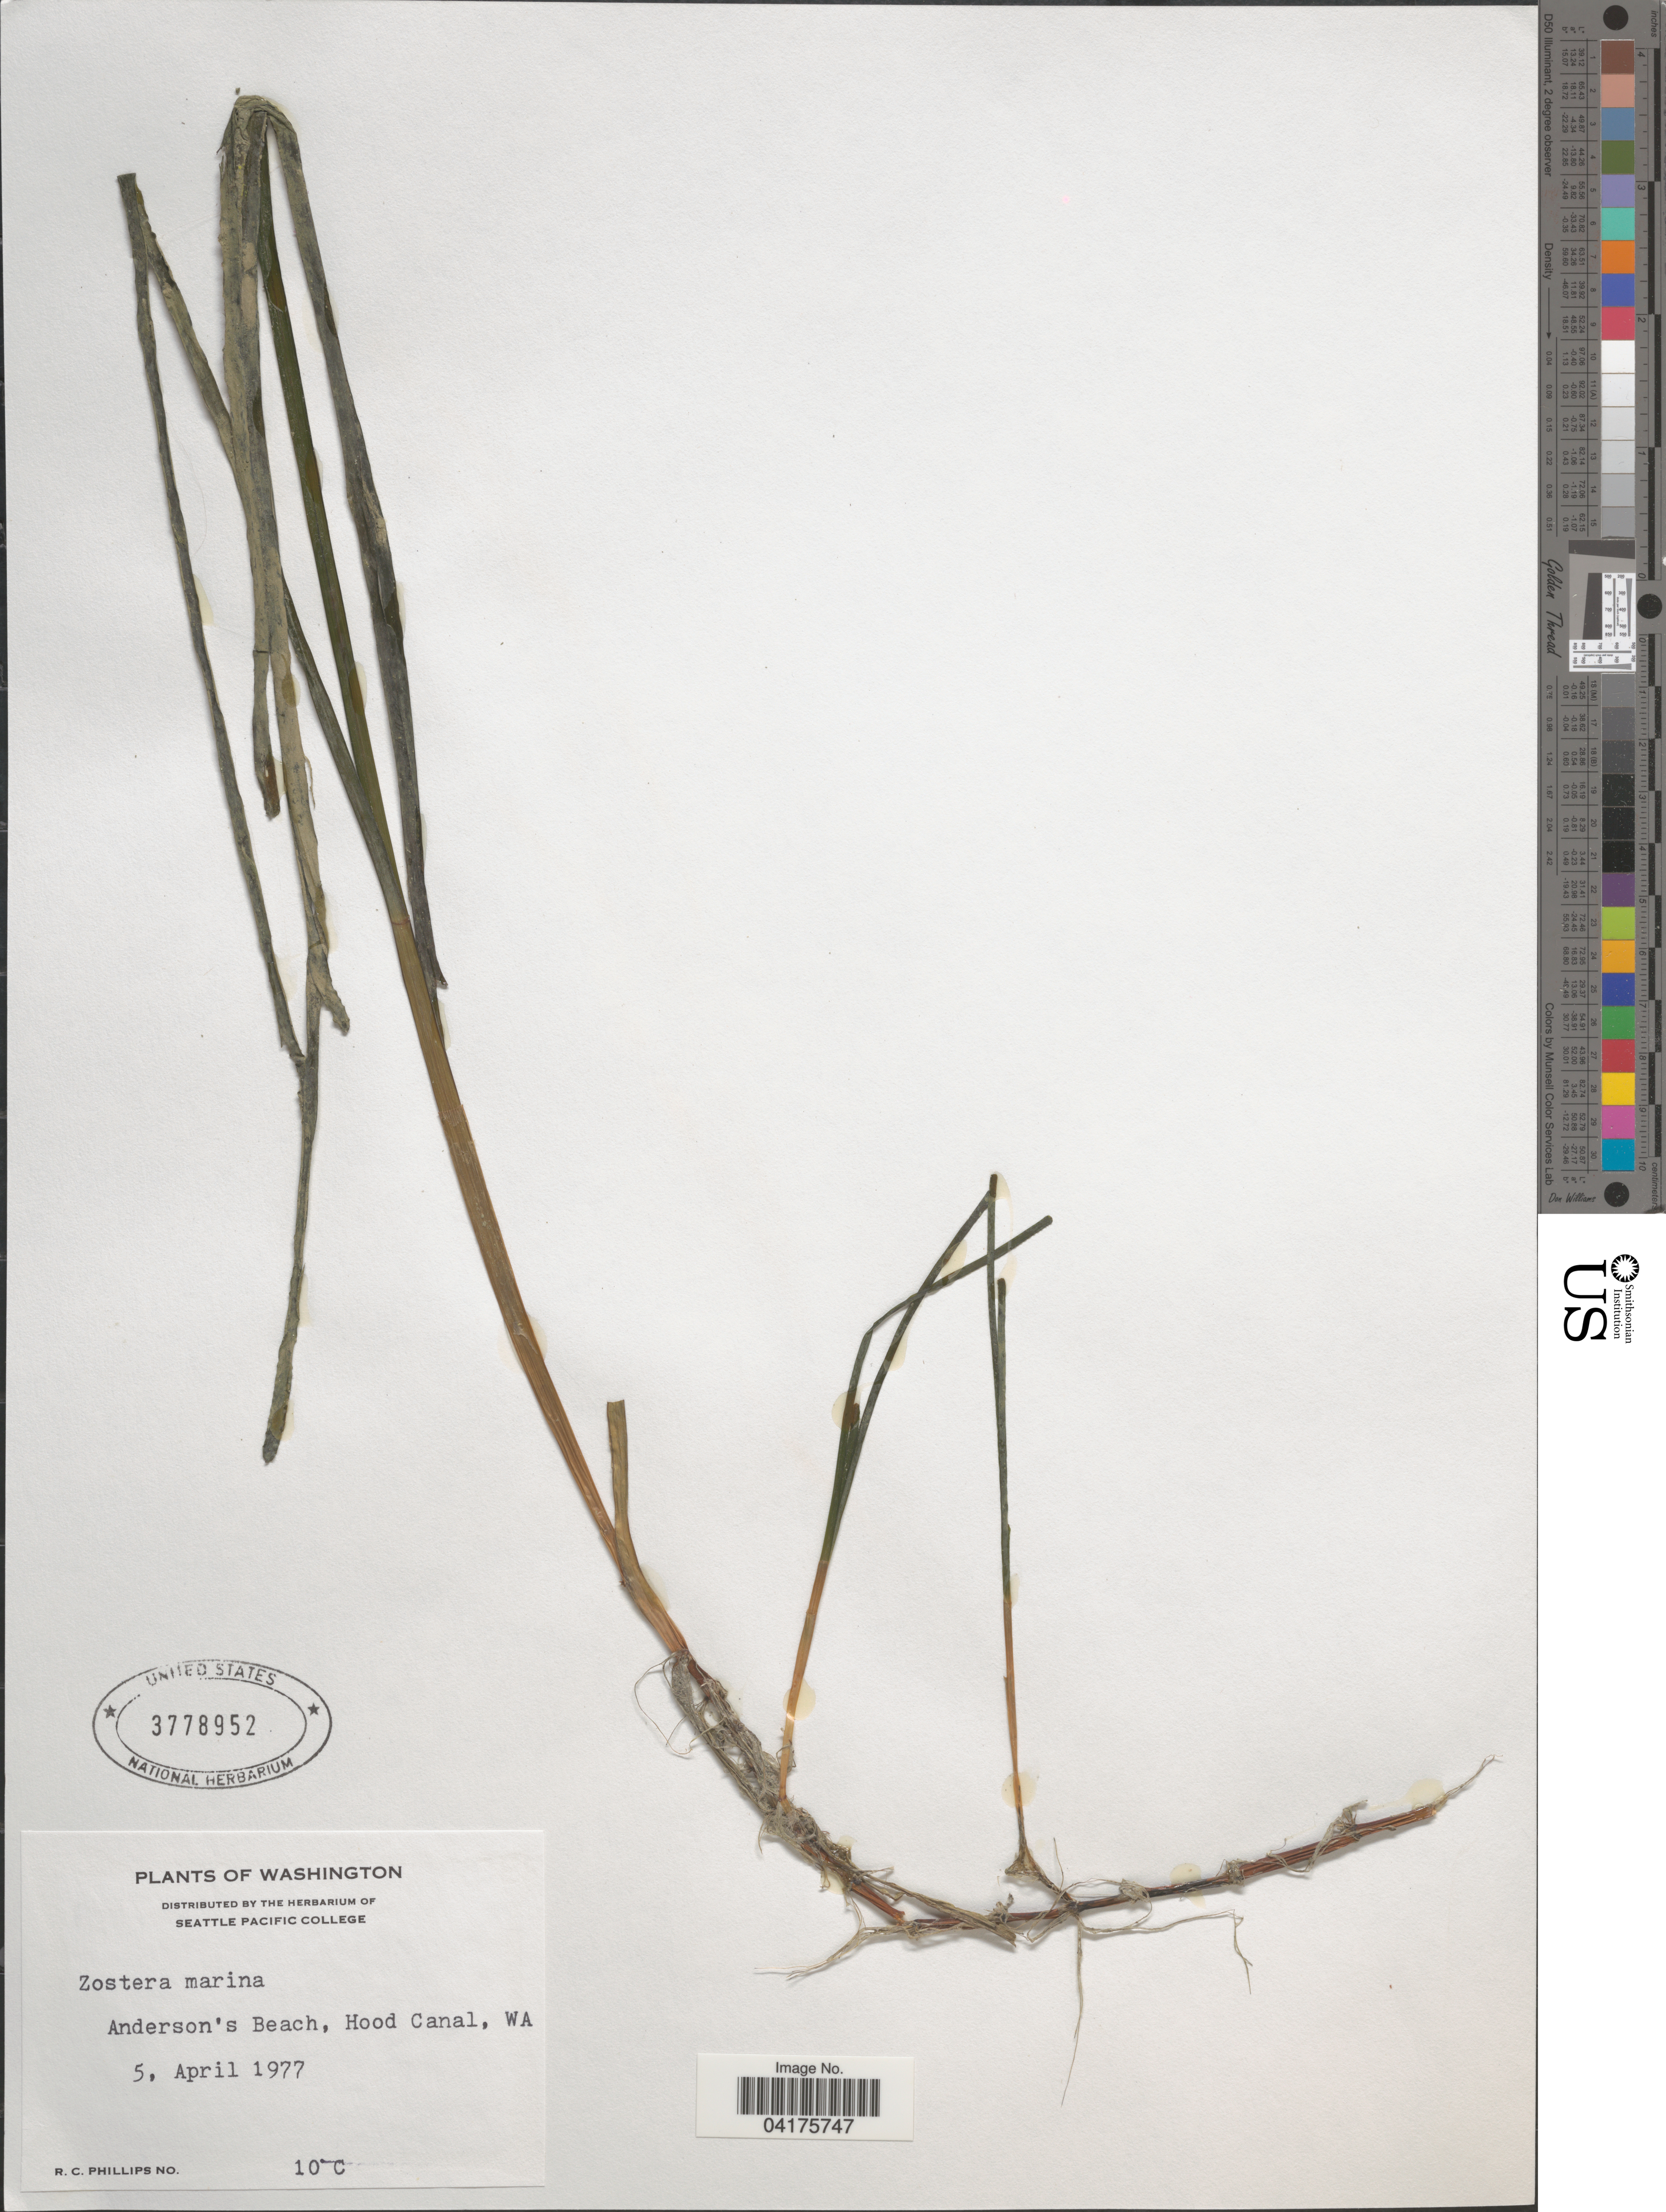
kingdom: Plantae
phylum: Tracheophyta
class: Liliopsida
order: Alismatales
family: Zosteraceae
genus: Zostera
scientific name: Zostera marina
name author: L.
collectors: R. C. Phillips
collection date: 1977-04-05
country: United States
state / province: Washington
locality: Anderson's Beach, Hood Canal.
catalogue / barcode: US 3778952